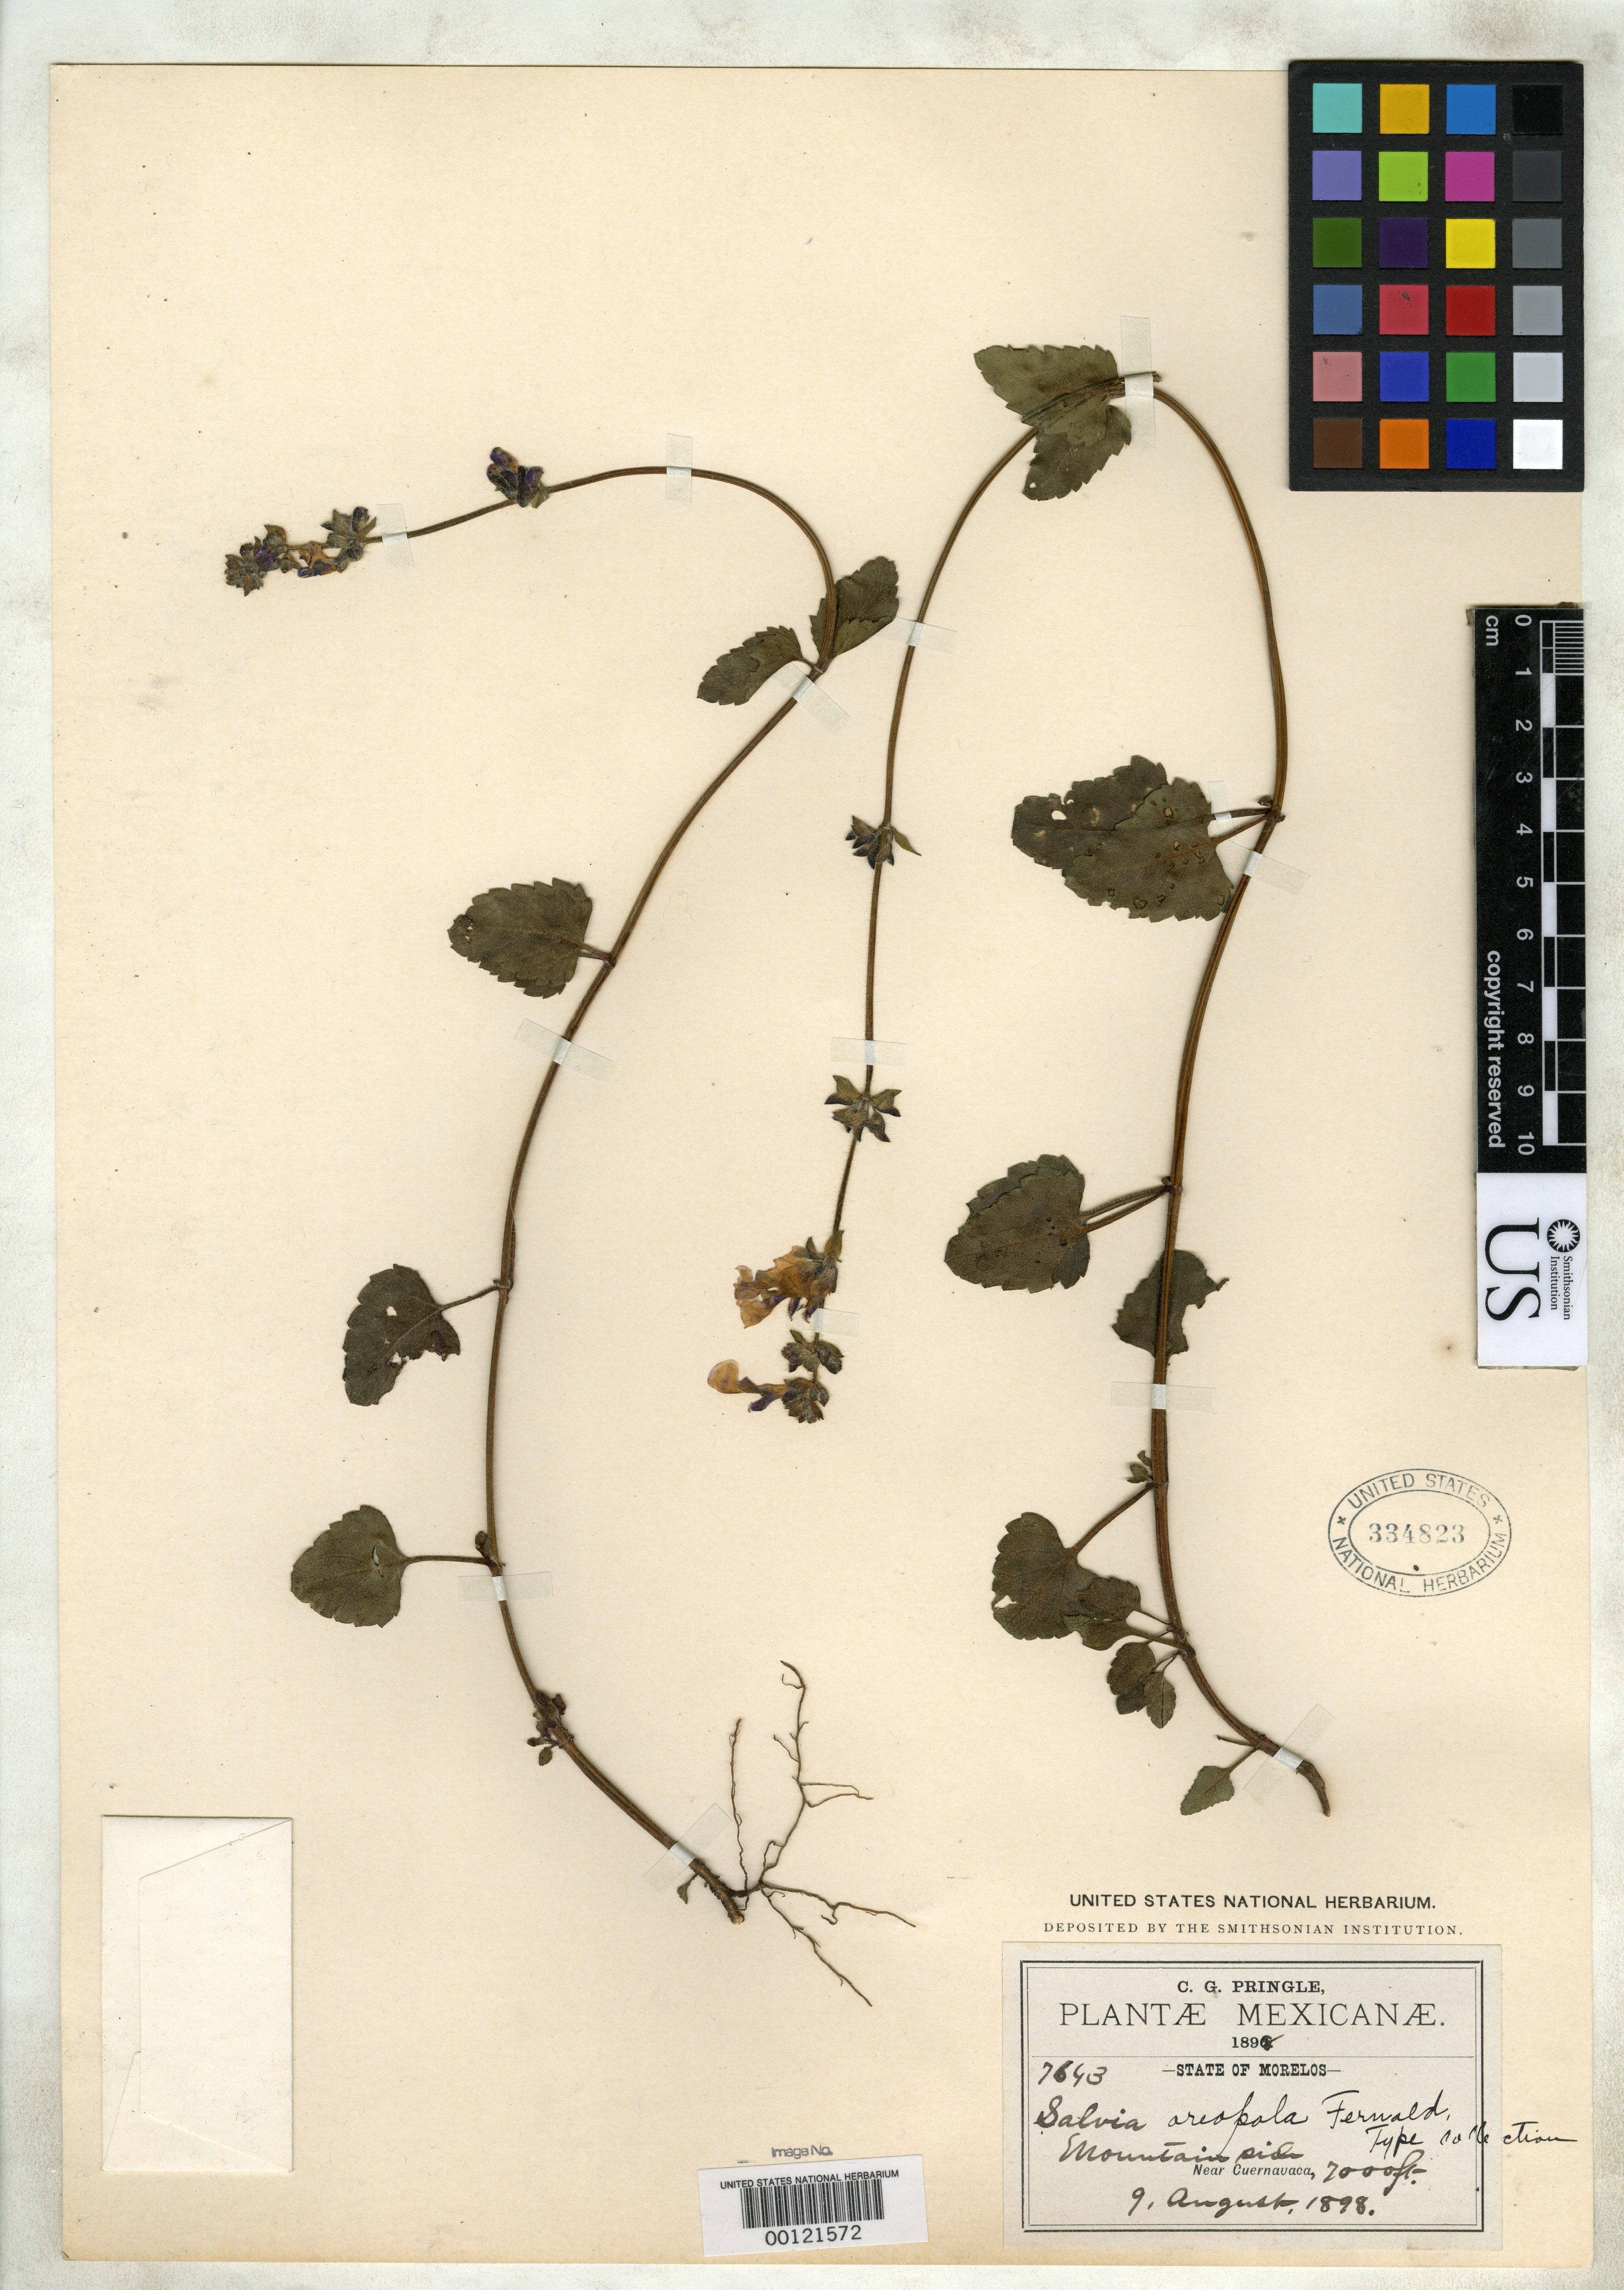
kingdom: Plantae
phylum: Tracheophyta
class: Magnoliopsida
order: Lamiales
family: Lamiaceae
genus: Salvia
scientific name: Salvia oreopola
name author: Fernald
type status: Isotype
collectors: C. G. Pringle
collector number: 7643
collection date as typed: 09 Aug 1898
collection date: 1898-08-09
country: Mexico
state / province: Morelos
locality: Near Cuernavaca.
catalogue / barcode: US 334823